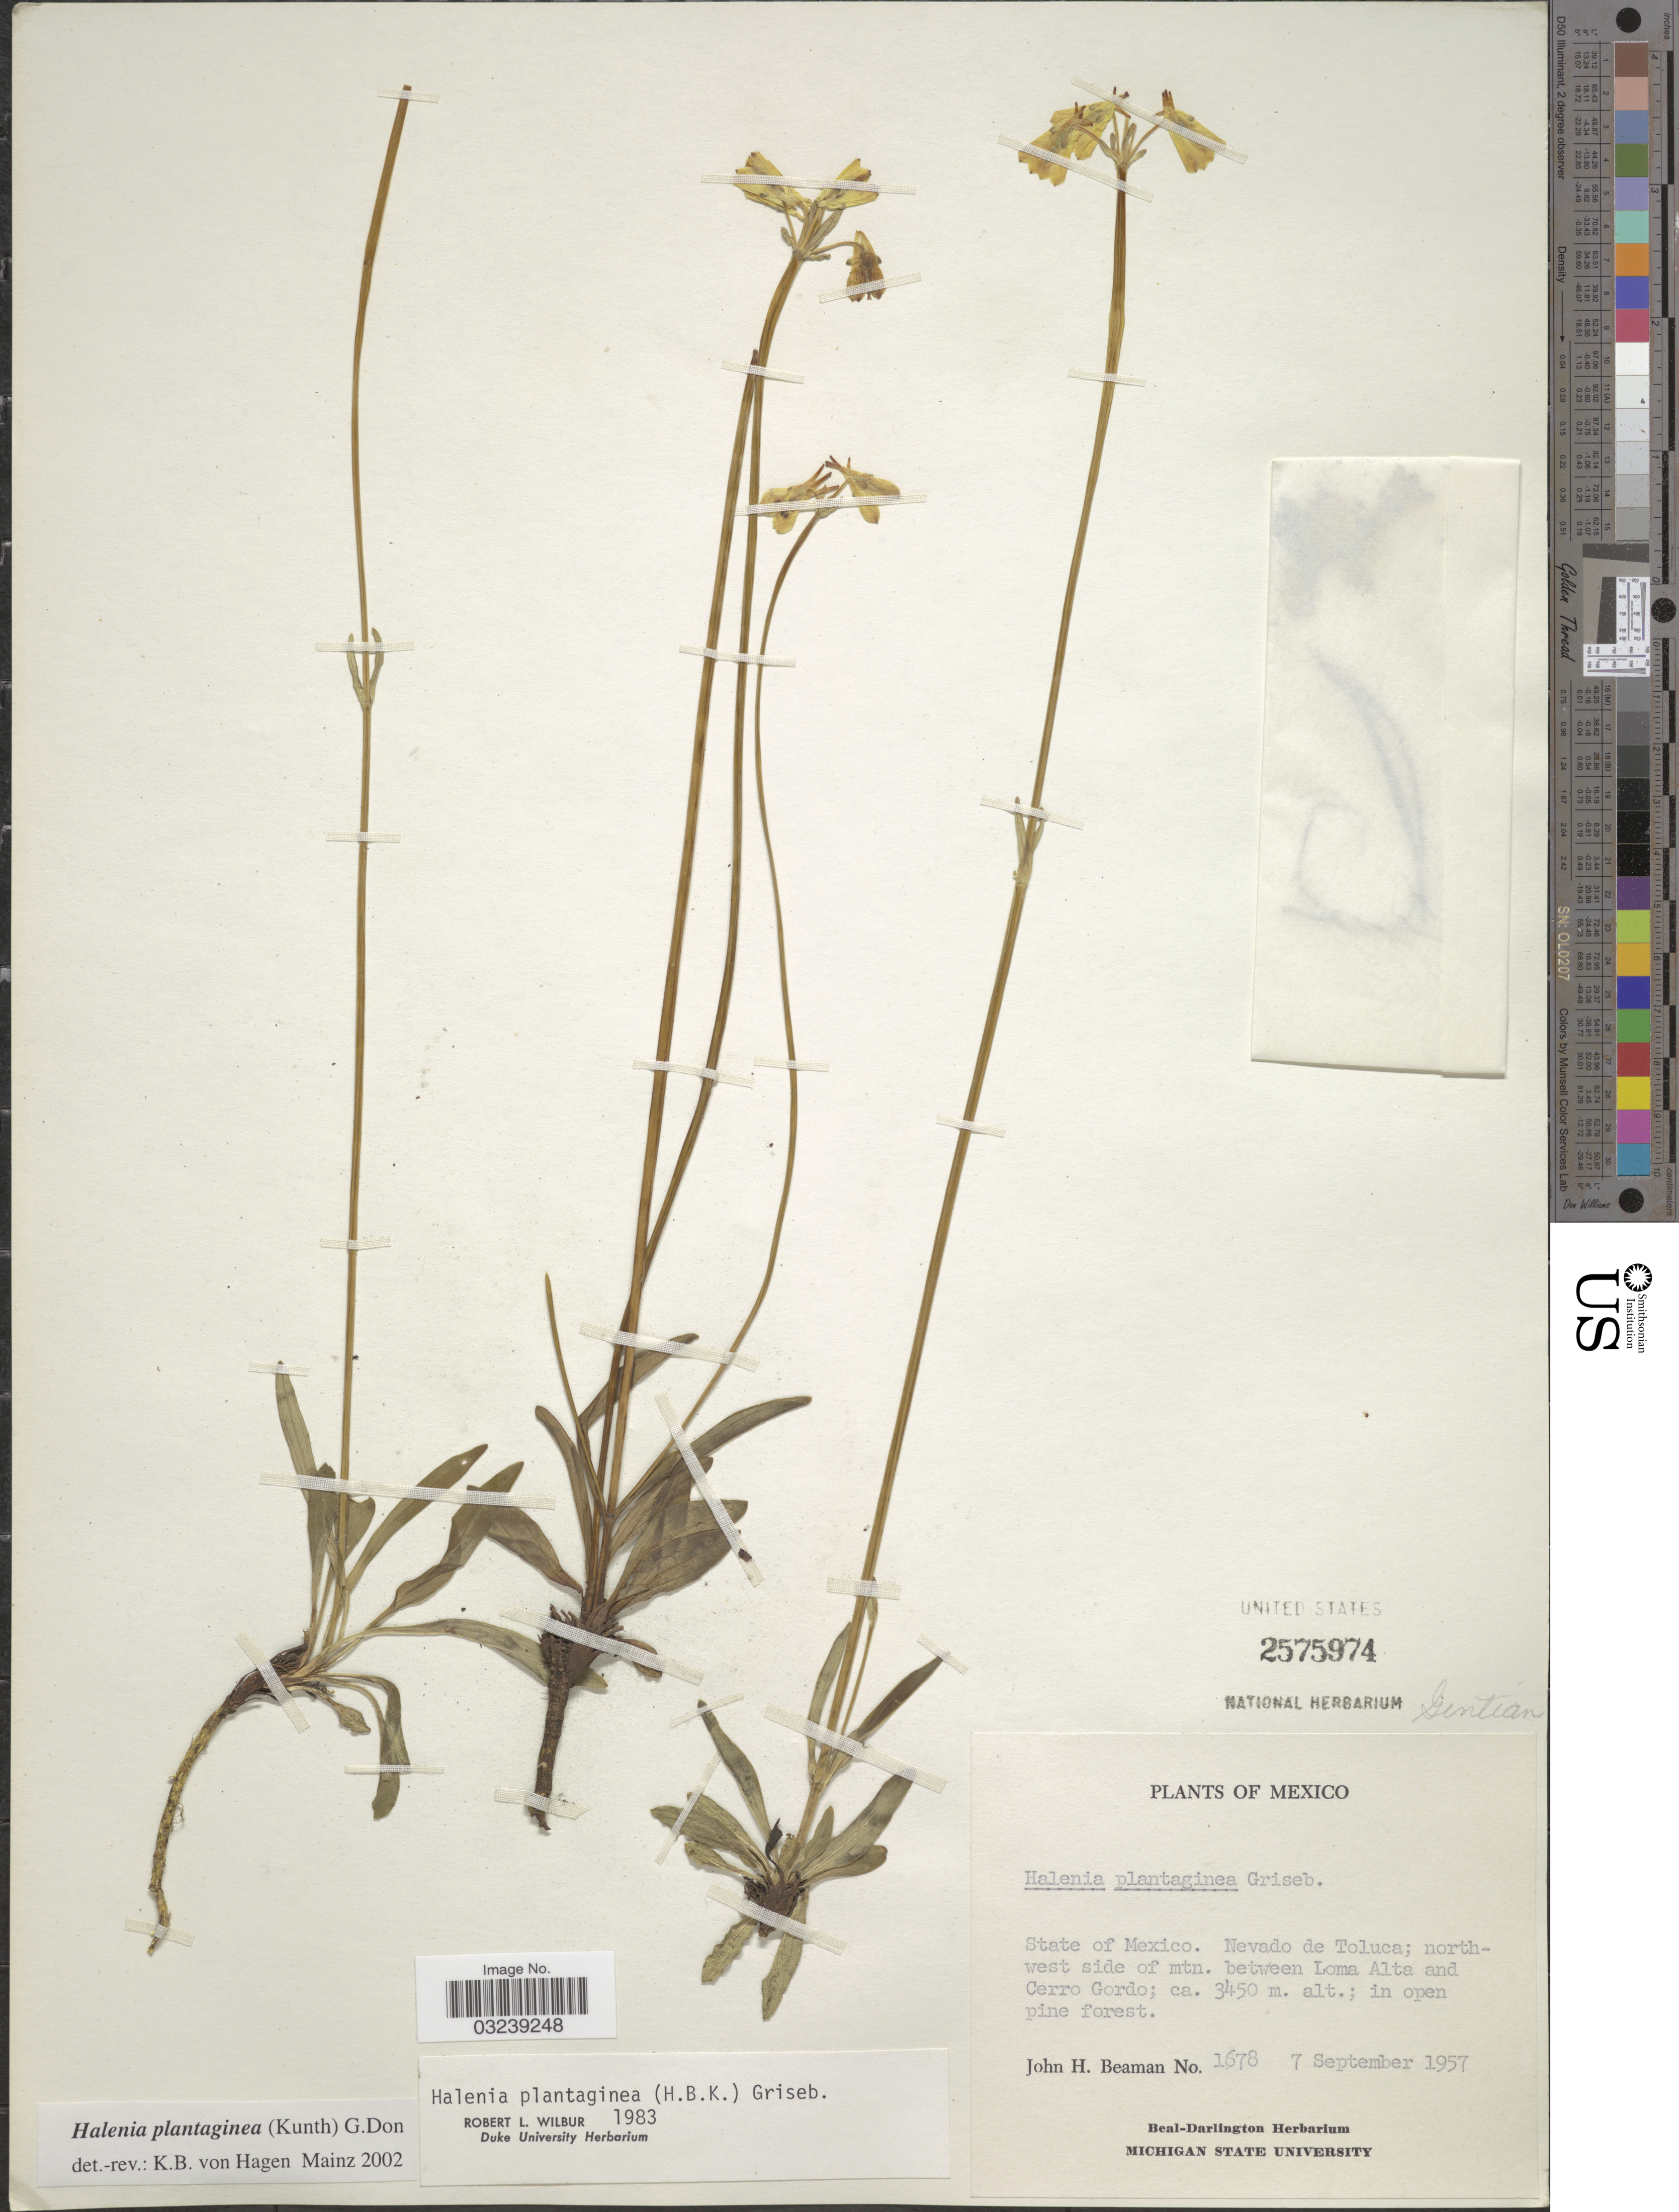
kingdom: Plantae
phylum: Tracheophyta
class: Magnoliopsida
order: Gentianales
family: Gentianaceae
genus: Halenia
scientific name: Halenia plantaginea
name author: (Kunth) G. Don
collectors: J. H. Beaman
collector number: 1678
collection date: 1957-09-07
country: Mexico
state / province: México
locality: Nevado de Toluca; north-west side of mtn. between Loma Alta and Cerro Gordo.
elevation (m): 3450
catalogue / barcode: US 2575974